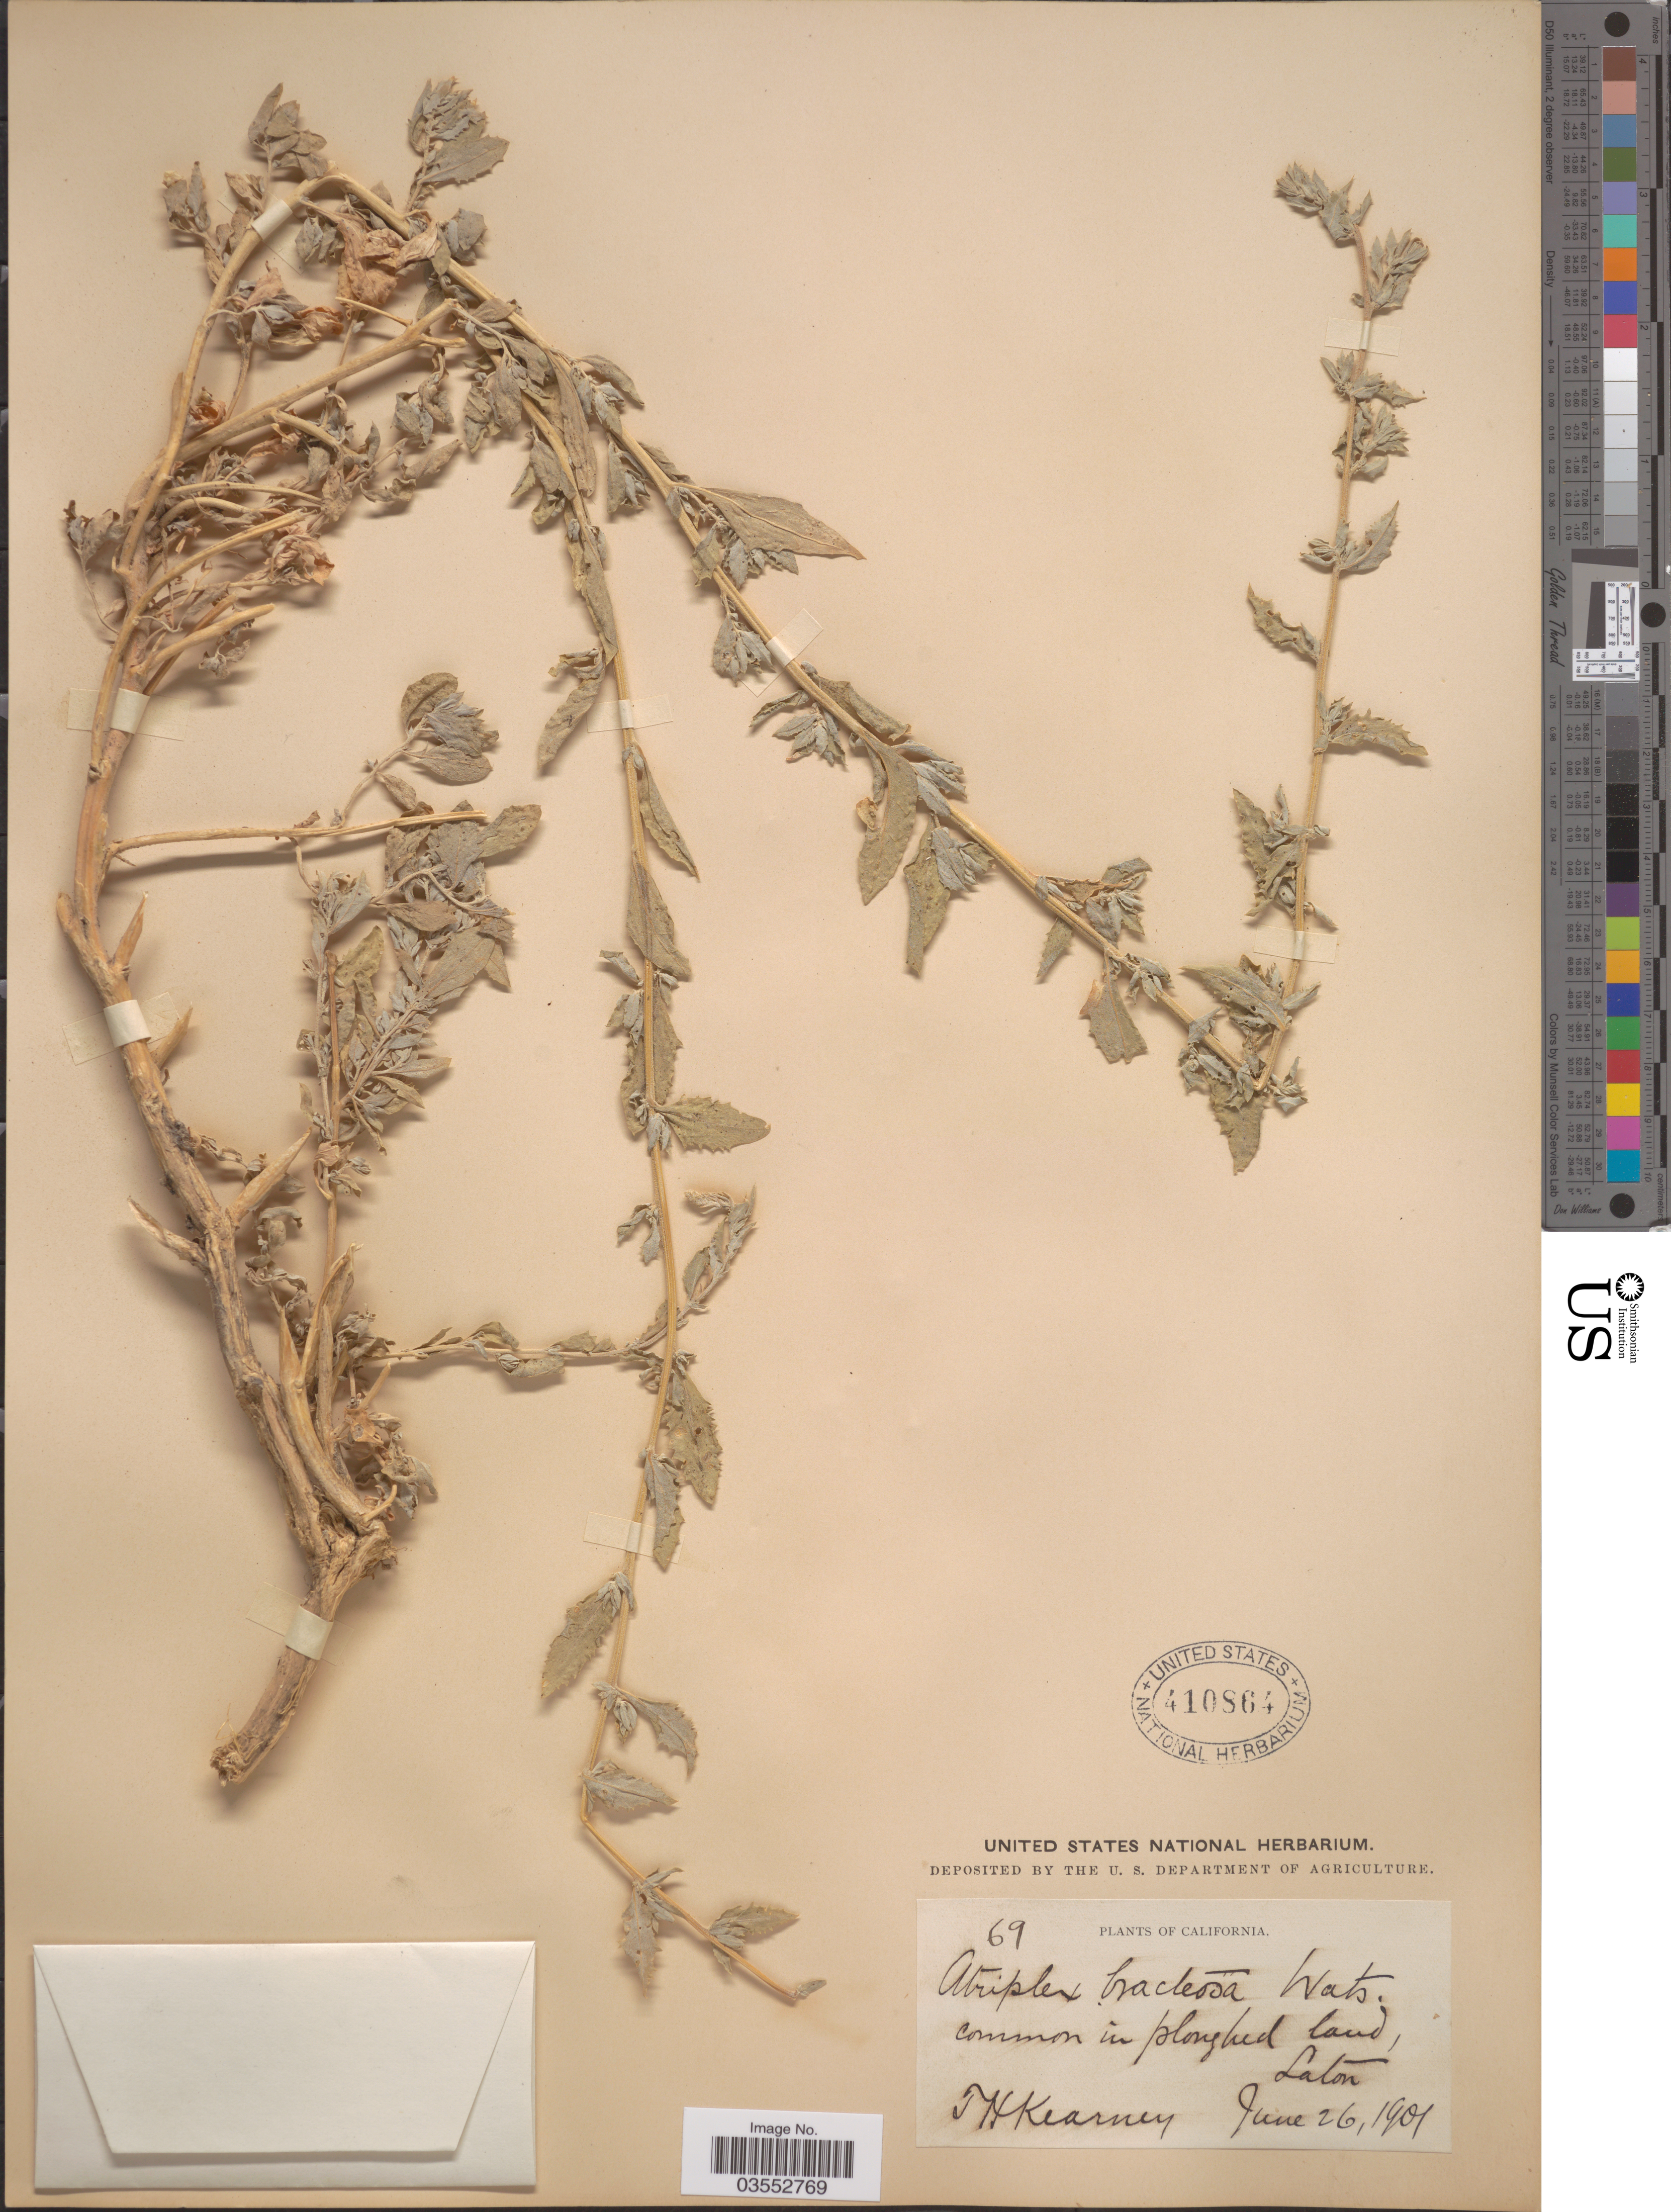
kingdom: Plantae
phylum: Tracheophyta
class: Magnoliopsida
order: Caryophyllales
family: Amaranthaceae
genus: Atriplex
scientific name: Atriplex serenana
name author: A. Nelson ex Abrams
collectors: T. H. Kearney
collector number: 69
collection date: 1901-06-26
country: United States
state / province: California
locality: Laton.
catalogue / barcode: US 410864